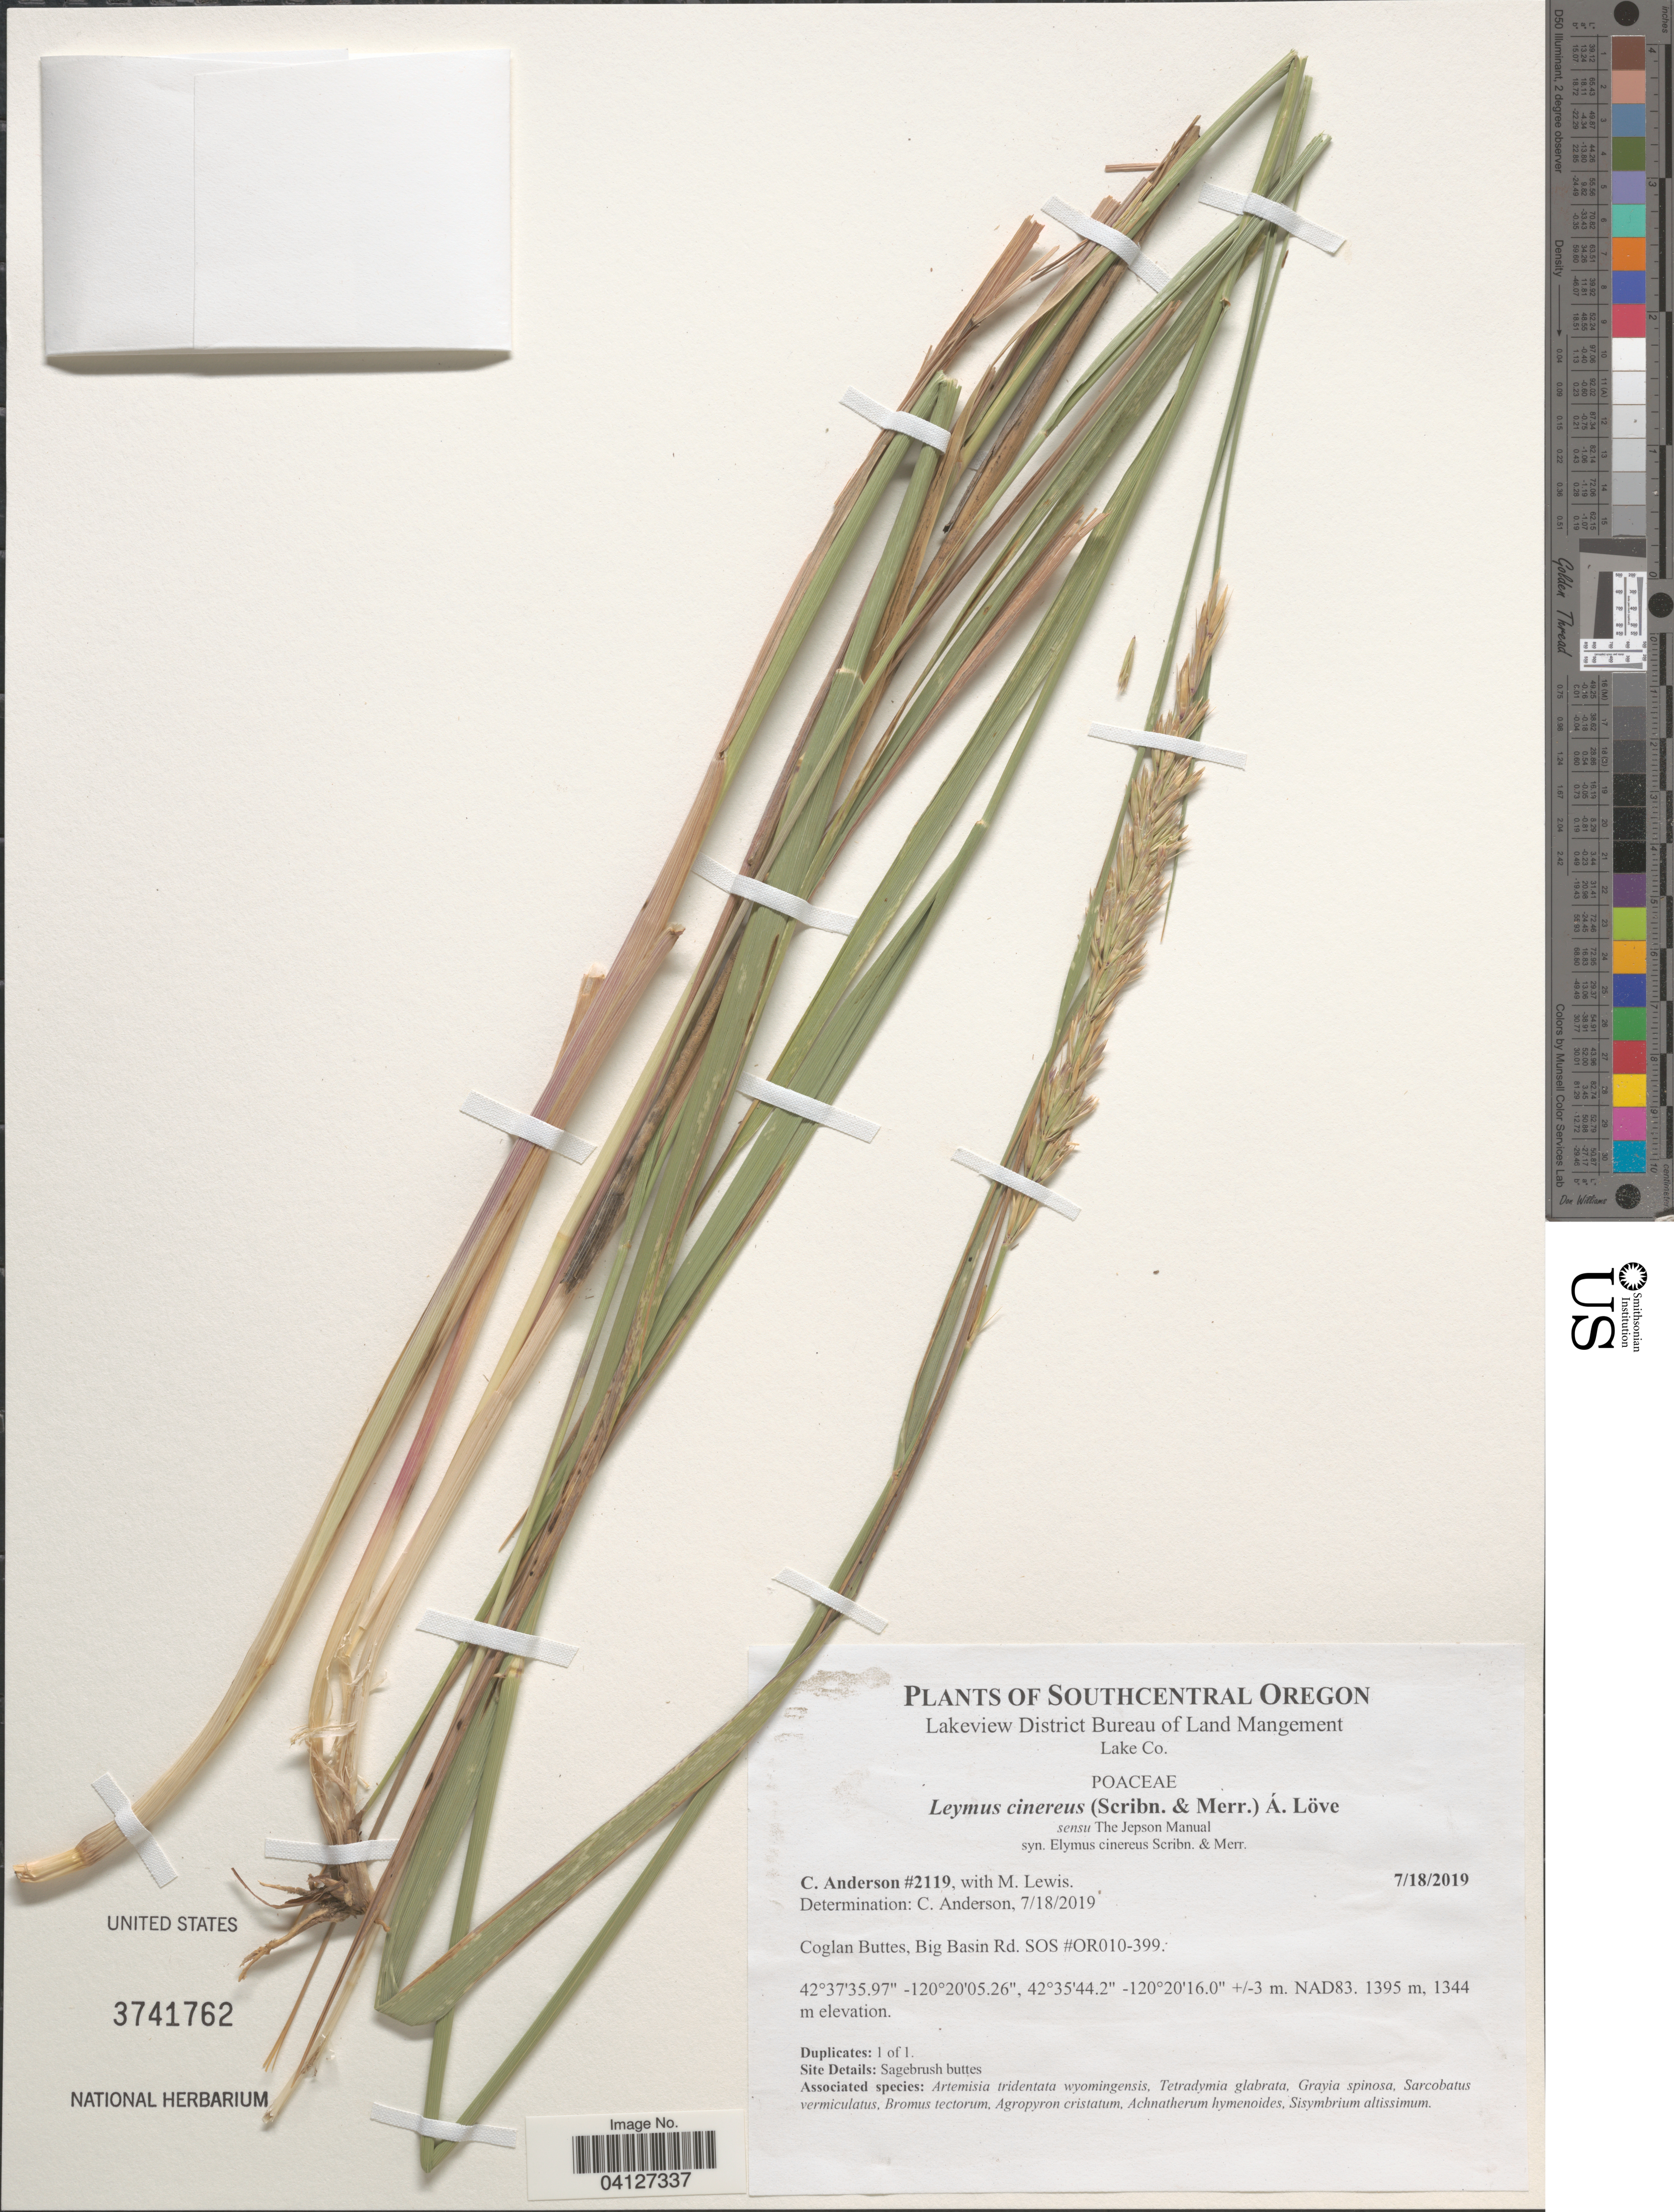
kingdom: Plantae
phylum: Tracheophyta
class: Liliopsida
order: Poales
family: Poaceae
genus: Leymus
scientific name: Leymus cinereus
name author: (Scribn. & Merr.) Á. Löve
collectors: C. Anderson & M. Lewis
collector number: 2119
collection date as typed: Transcribed d/m/y: 18/7/2019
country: United States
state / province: Oregon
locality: Southcentral Oregon. Coglan Buttes, Big Basin Rd. SOS #OR010-399. NAD83.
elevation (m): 1344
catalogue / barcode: US 3741762